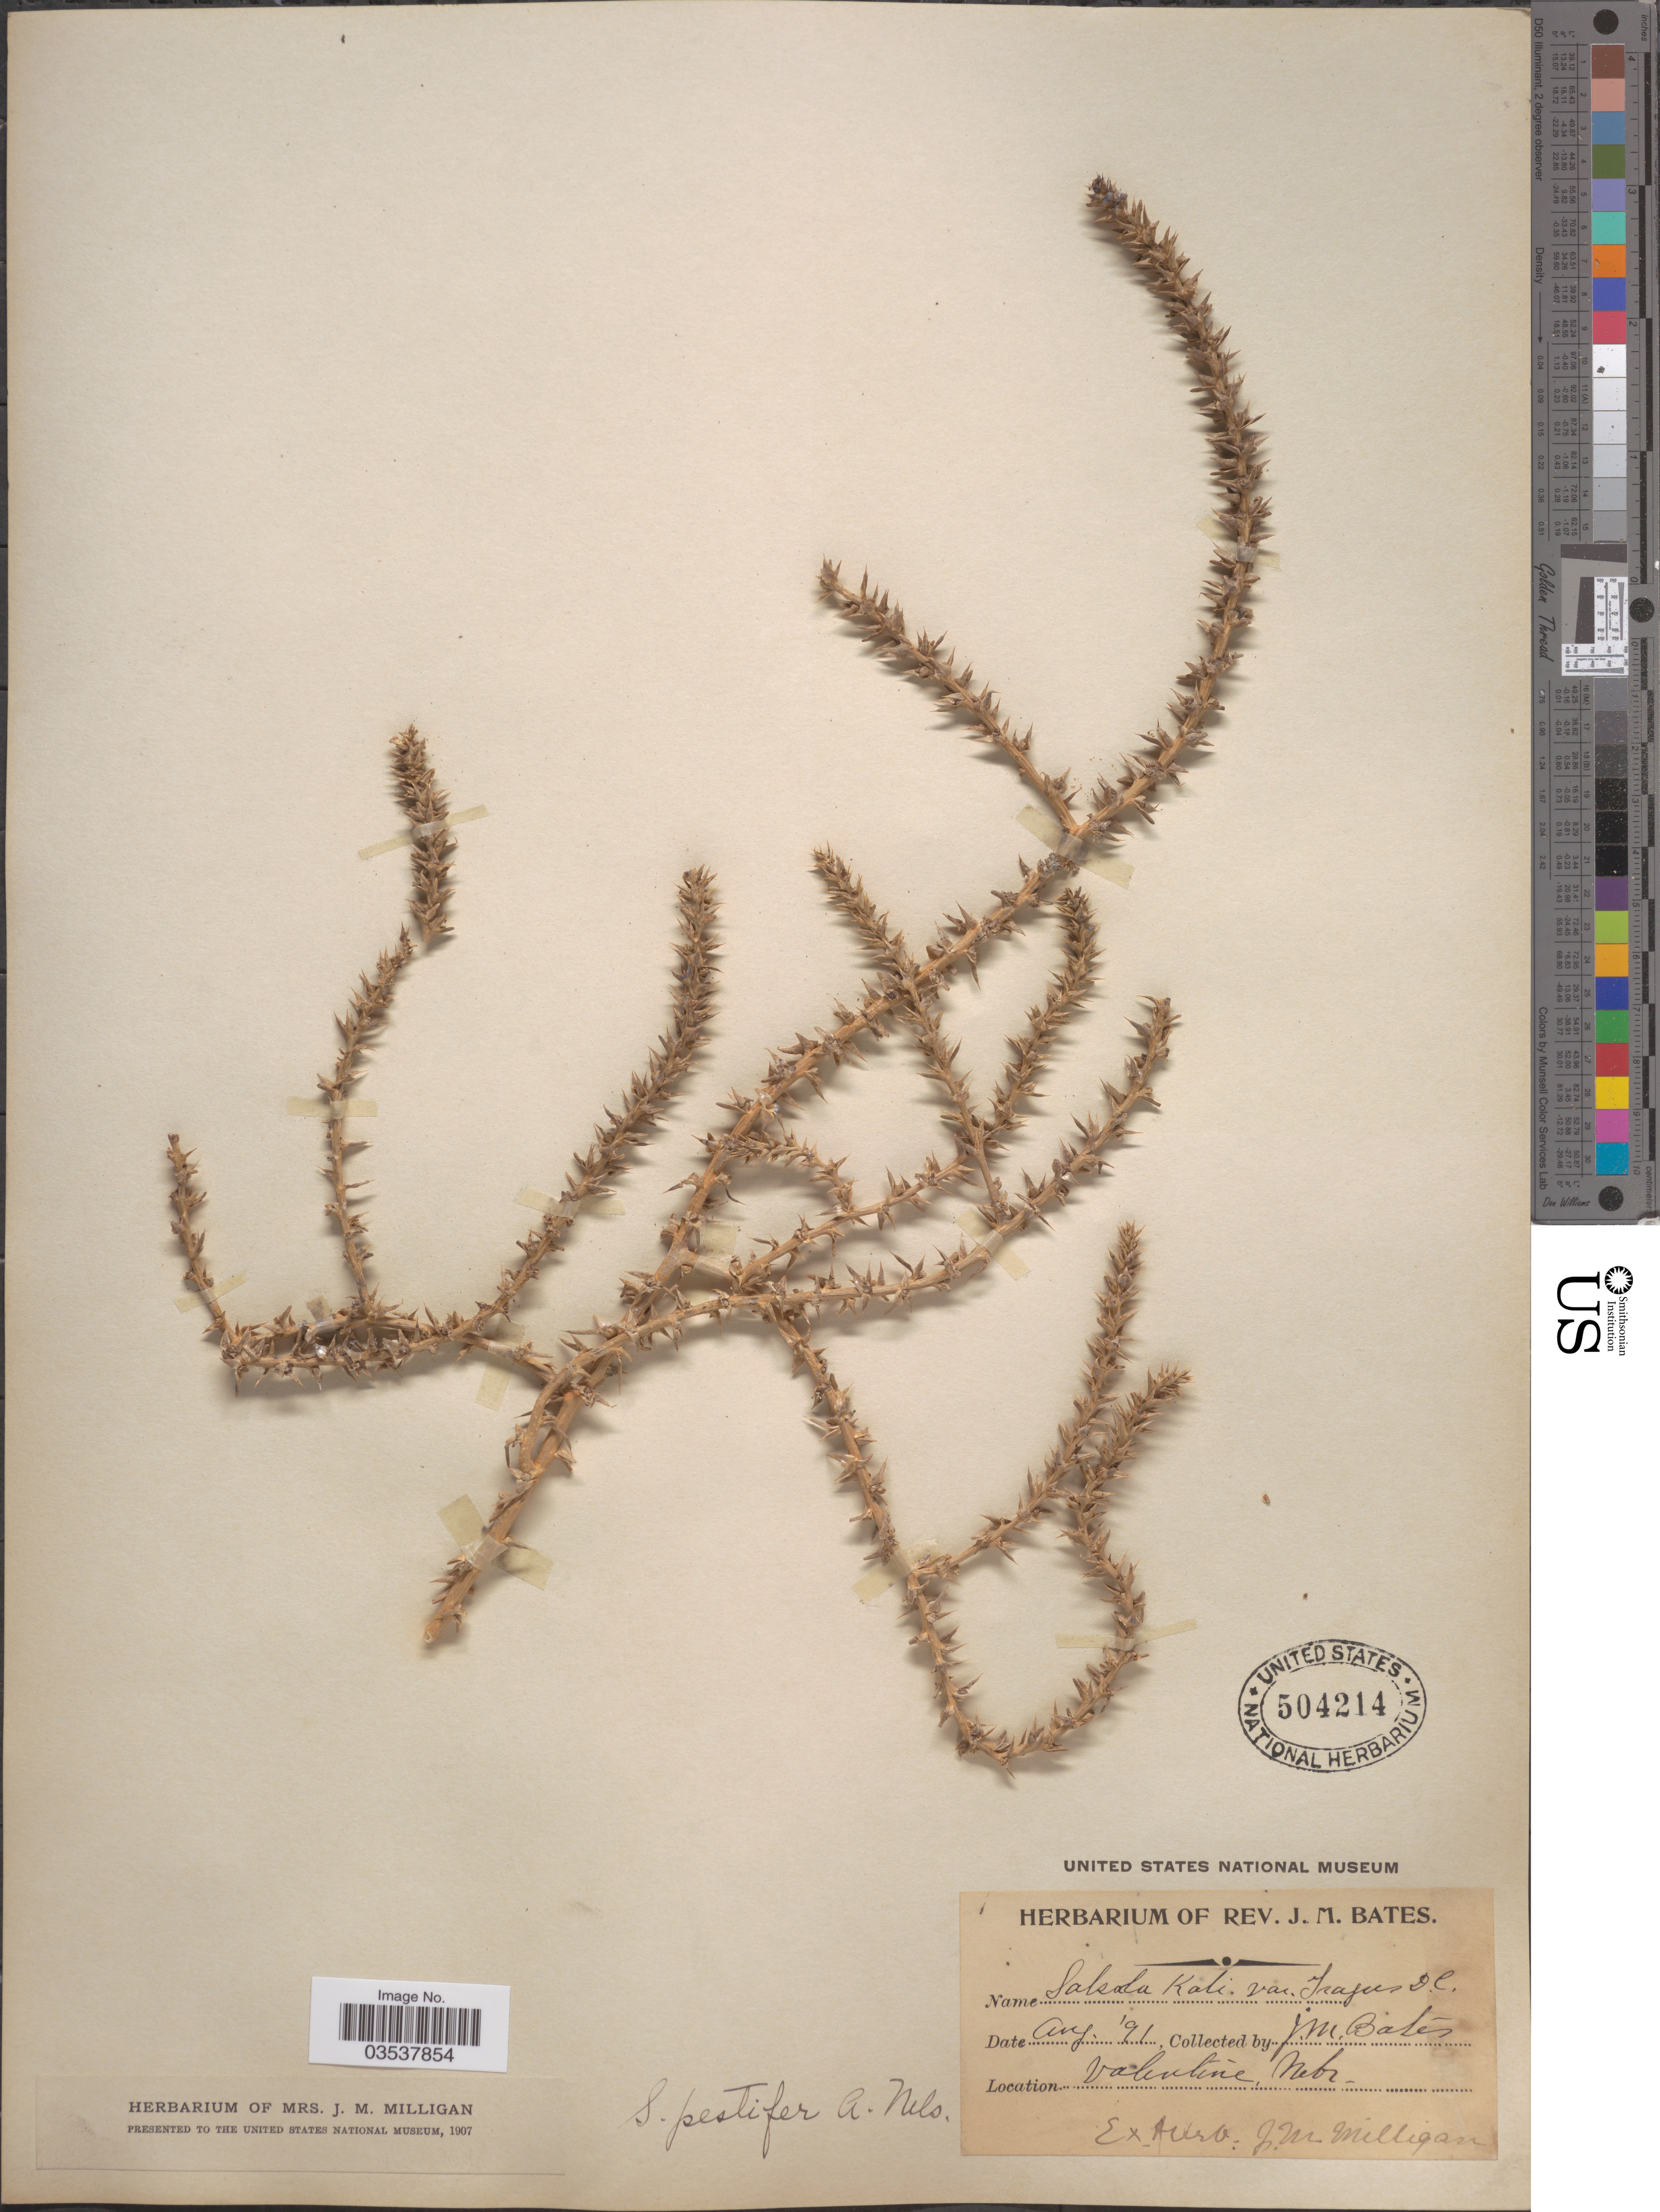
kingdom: Plantae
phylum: Tracheophyta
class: Magnoliopsida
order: Caryophyllales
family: Amaranthaceae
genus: Salsola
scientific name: Salsola pestifer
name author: A. Nelson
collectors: J. Bates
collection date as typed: Transcribed d/m/y: /8/91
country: United States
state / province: Nebraska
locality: Valentine.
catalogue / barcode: US 504214